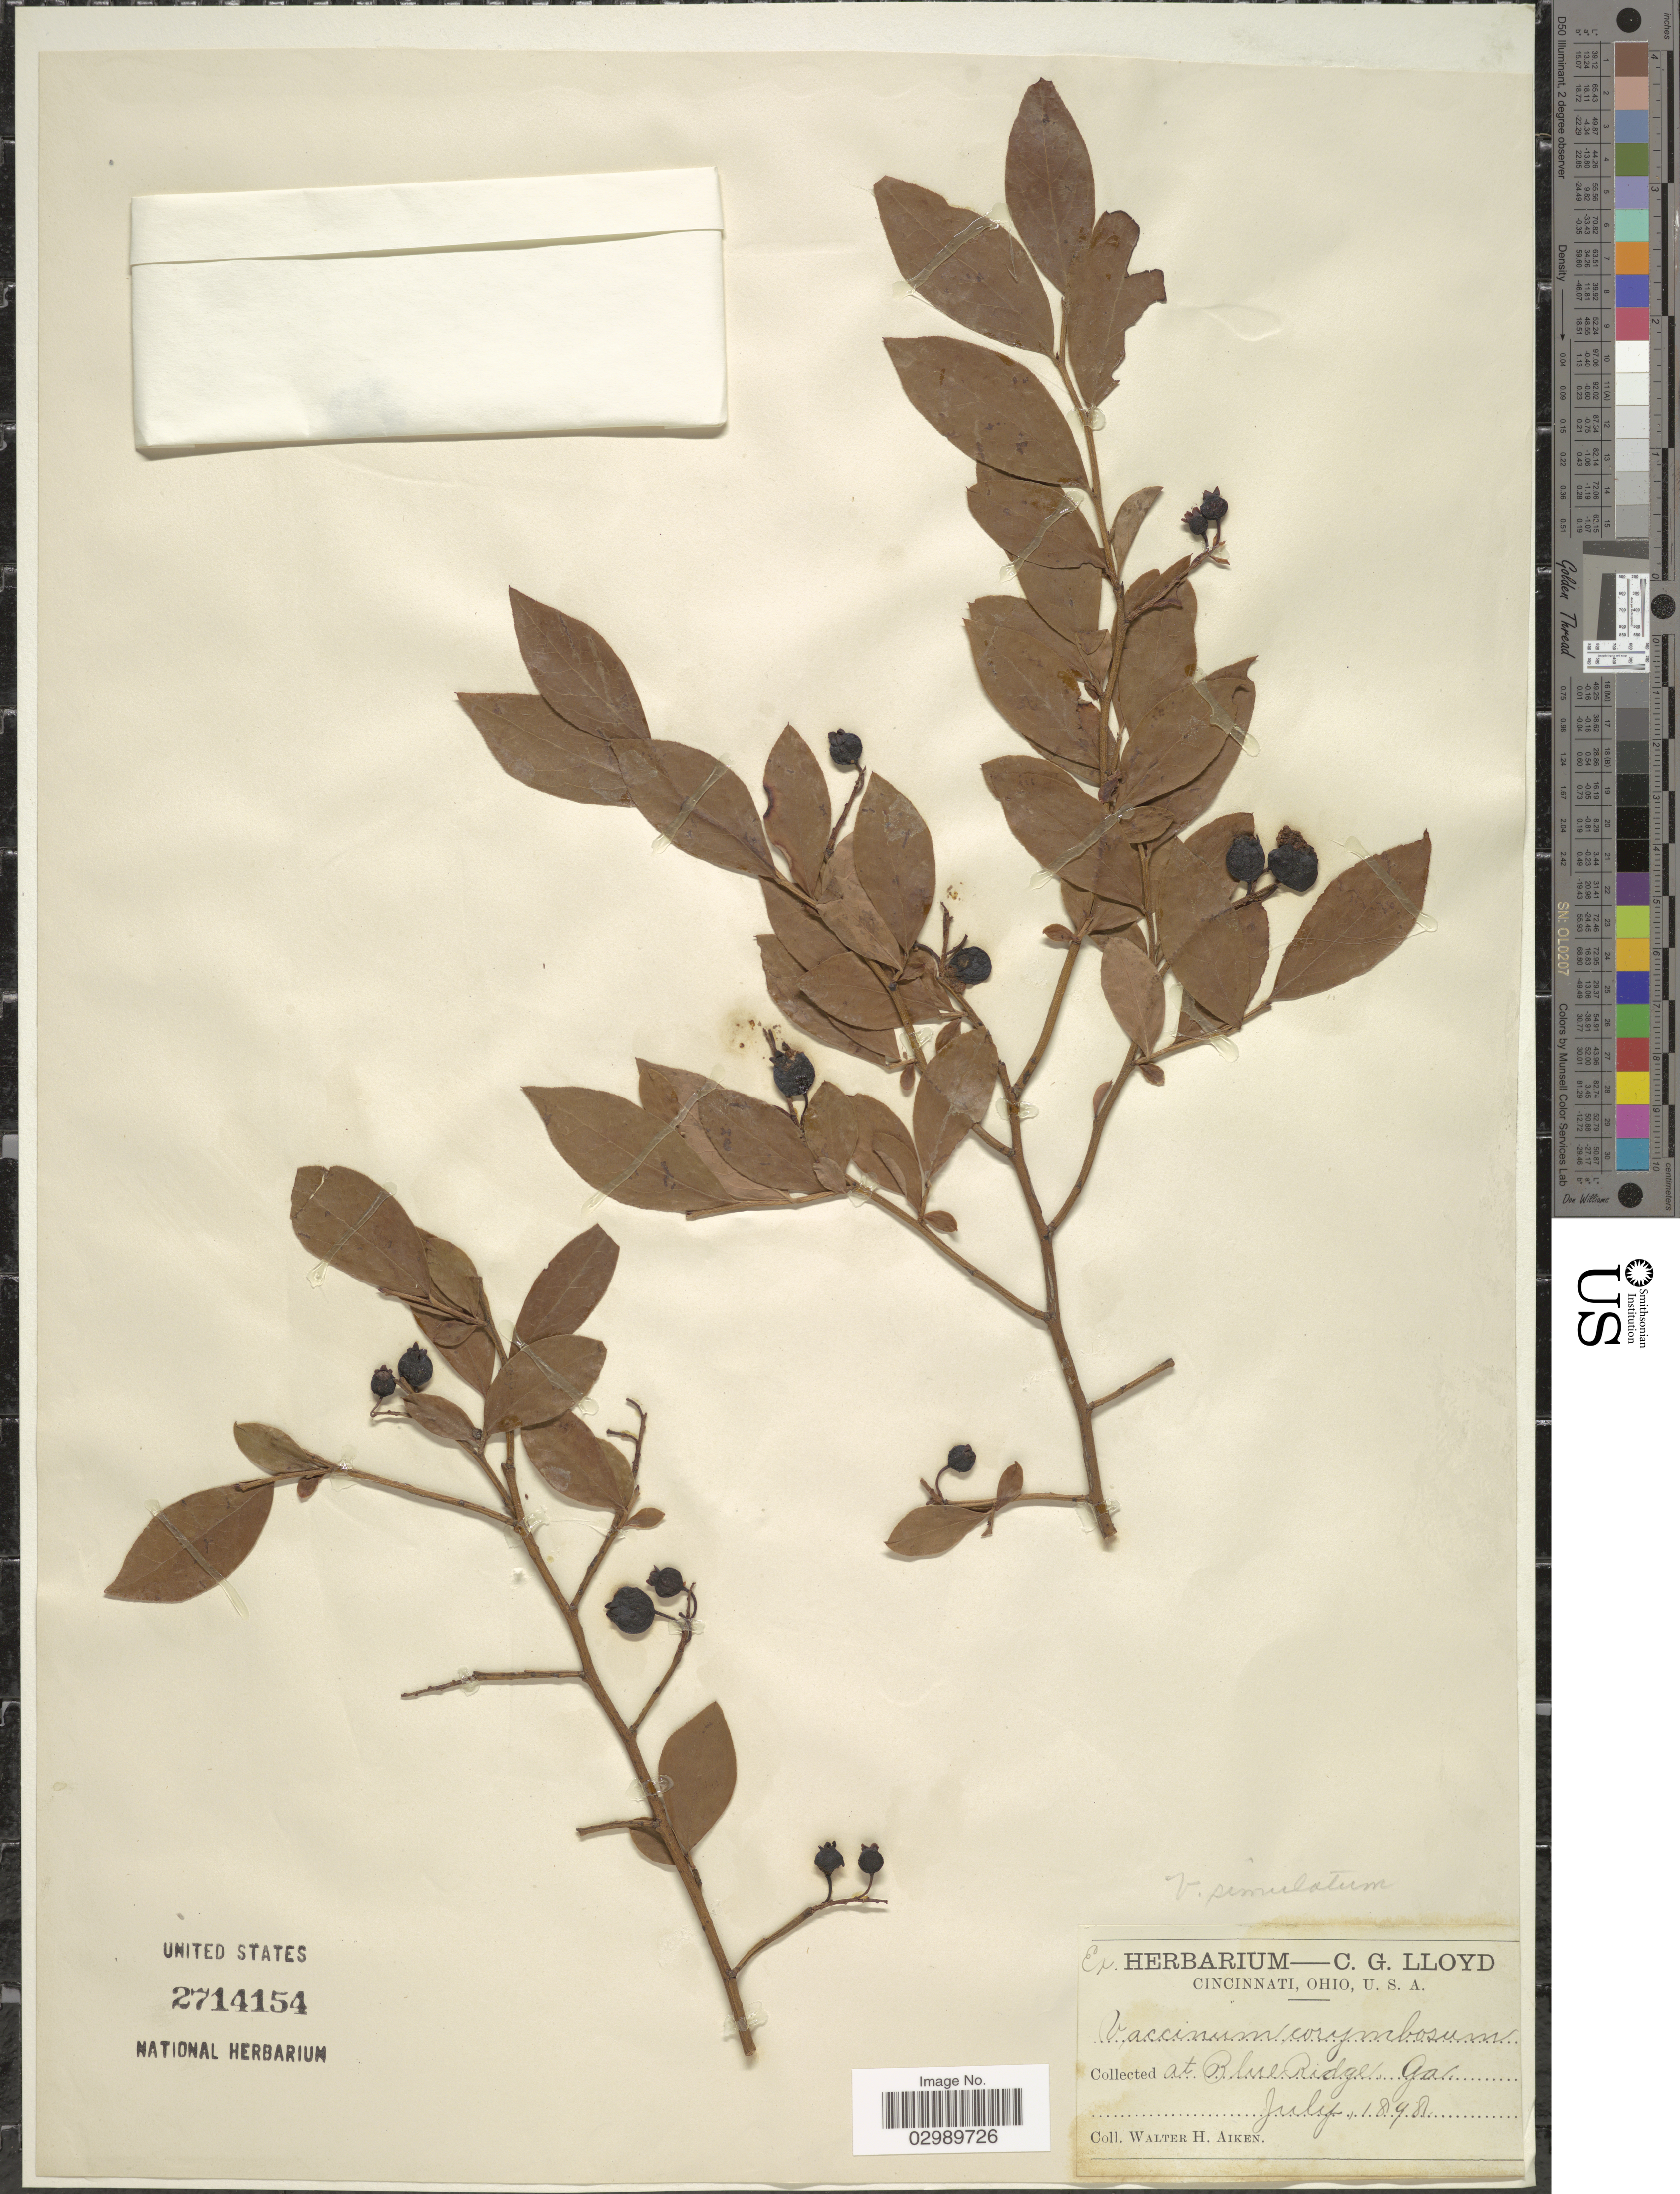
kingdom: Plantae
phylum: Tracheophyta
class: Magnoliopsida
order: Ericales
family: Ericaceae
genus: Vaccinium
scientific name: Vaccinium simulatum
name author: Small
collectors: W. Aiken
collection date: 1898-07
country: United States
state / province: Georgia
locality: At Blue Ridge. Ga.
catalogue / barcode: US 2714154